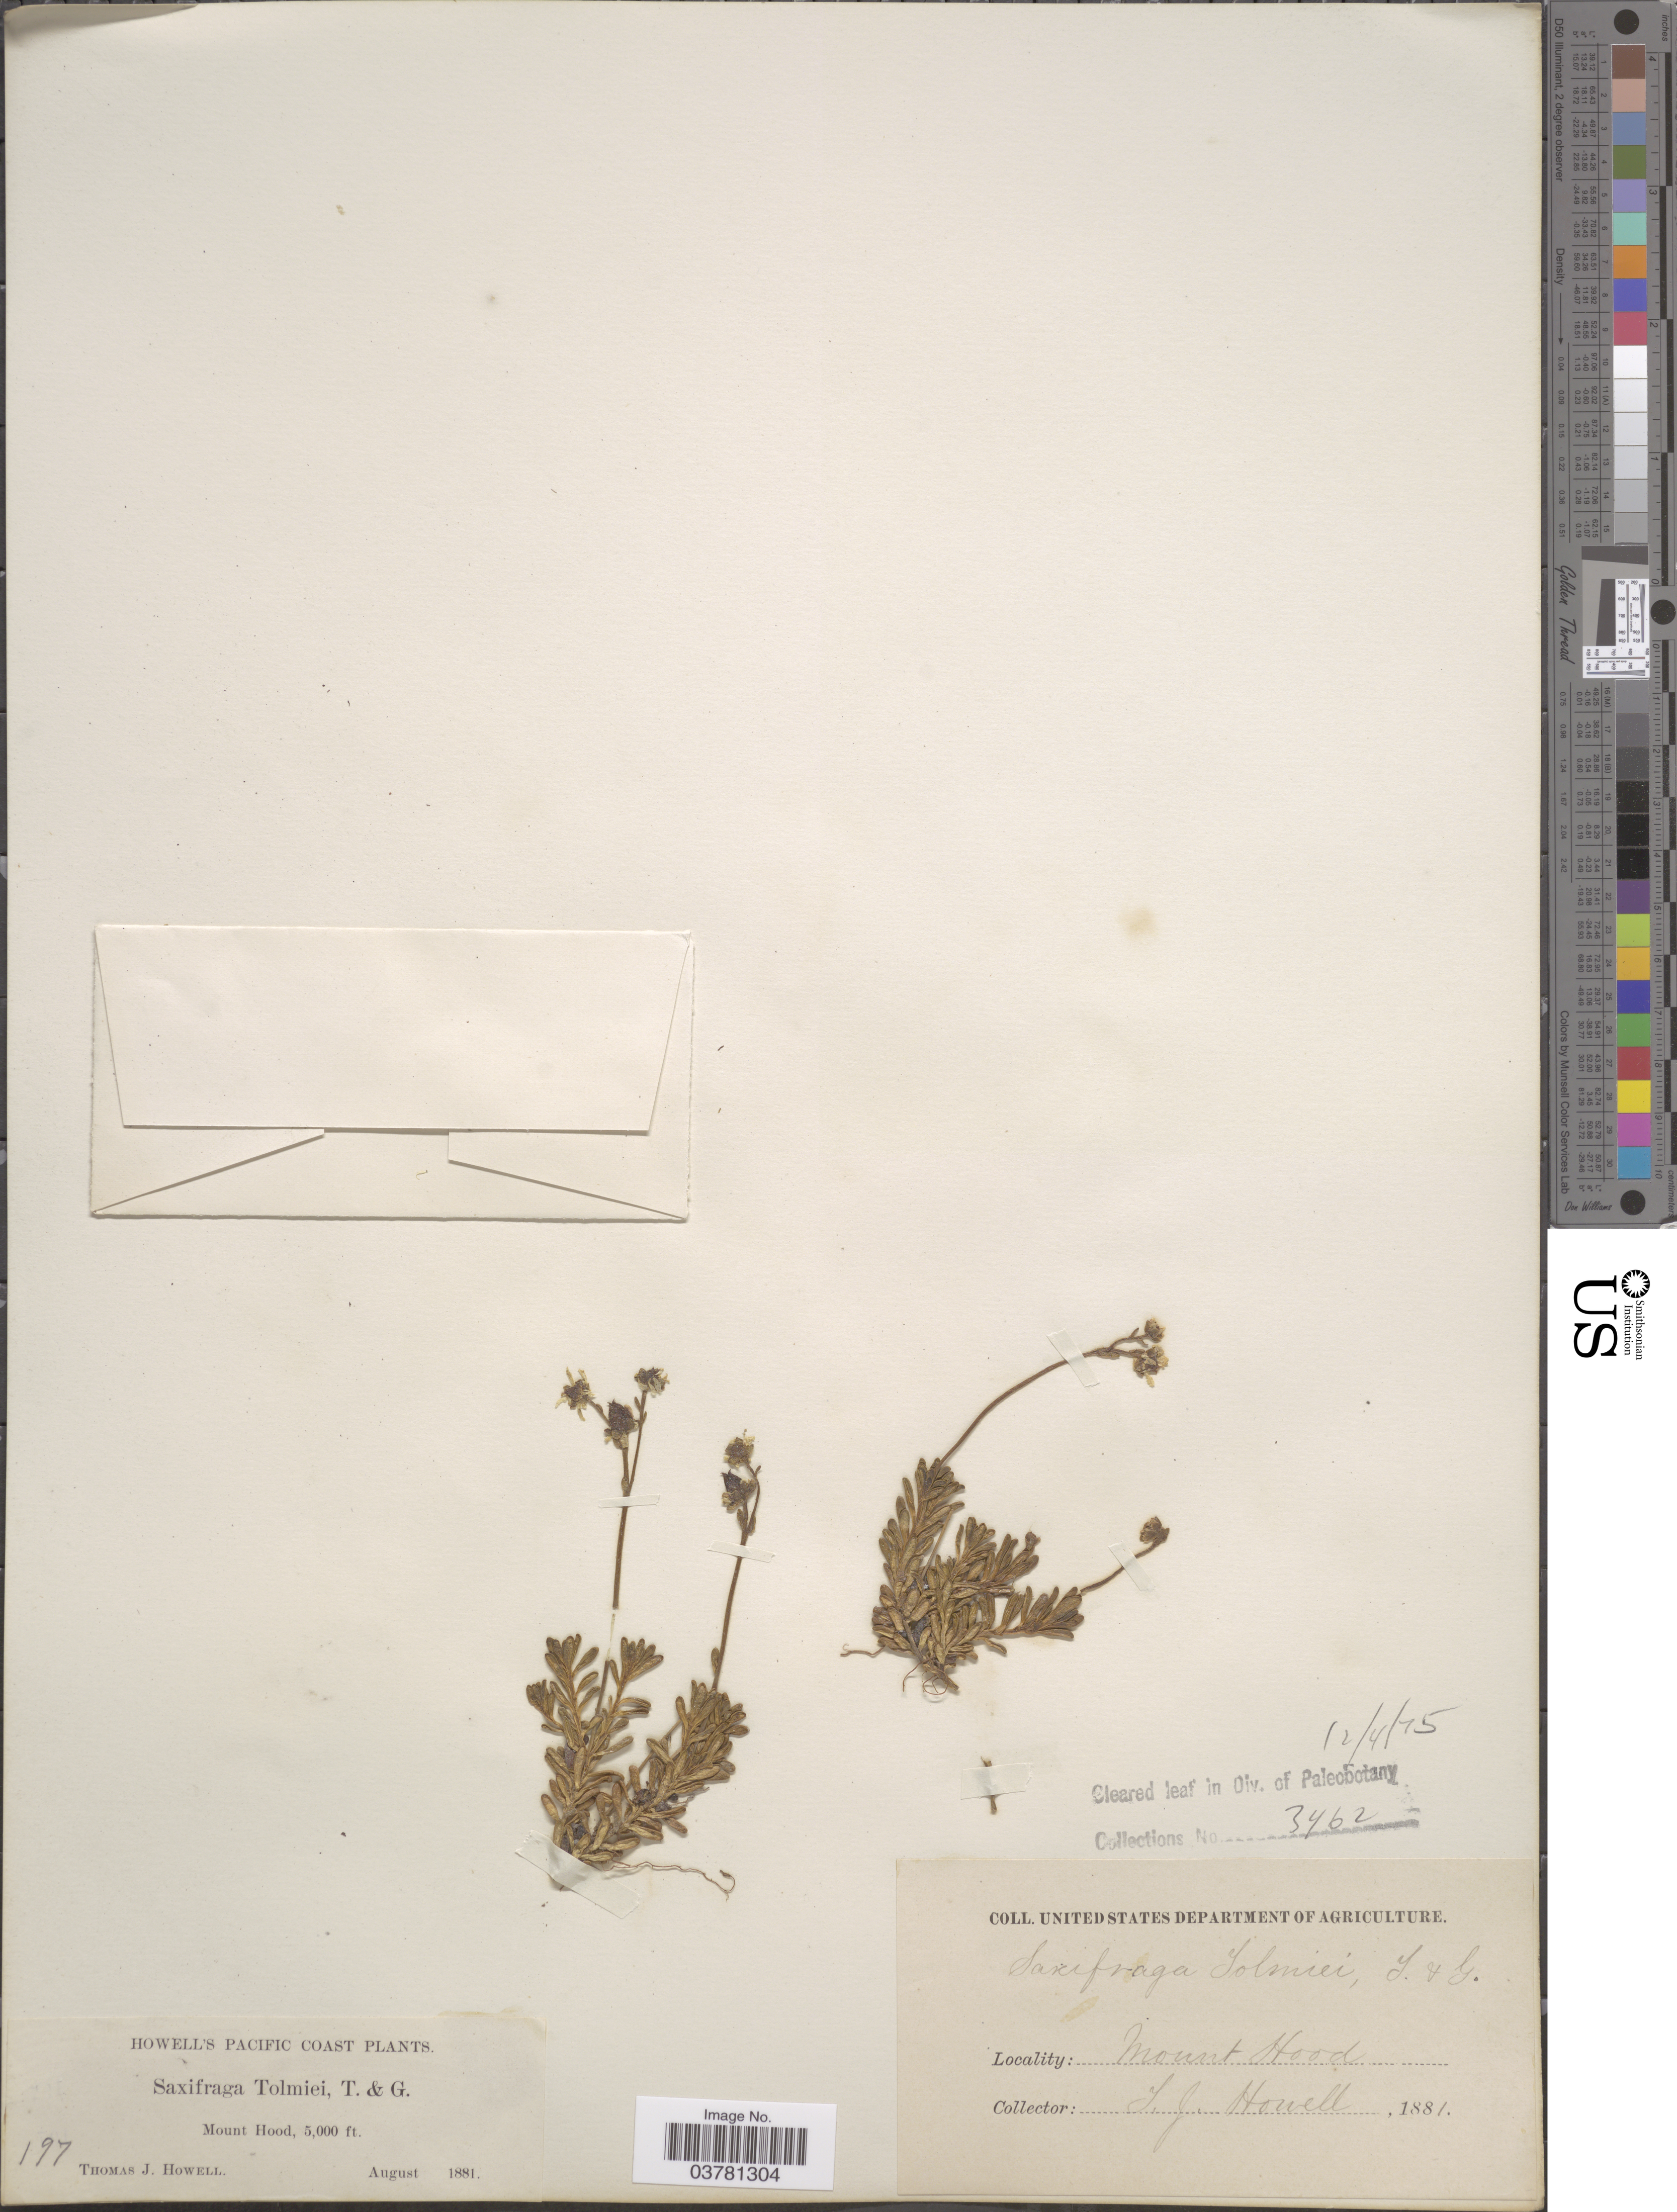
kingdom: Plantae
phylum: Tracheophyta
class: Magnoliopsida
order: Saxifragales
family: Saxifragaceae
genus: Micranthes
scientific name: Micranthes tolmiei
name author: (Torr. & A. Gray) Brouillet & Gornall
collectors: T. J. Howell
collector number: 197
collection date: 1881-08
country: United States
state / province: Oregon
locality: Pacific Coast. Mount Hood.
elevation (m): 1524